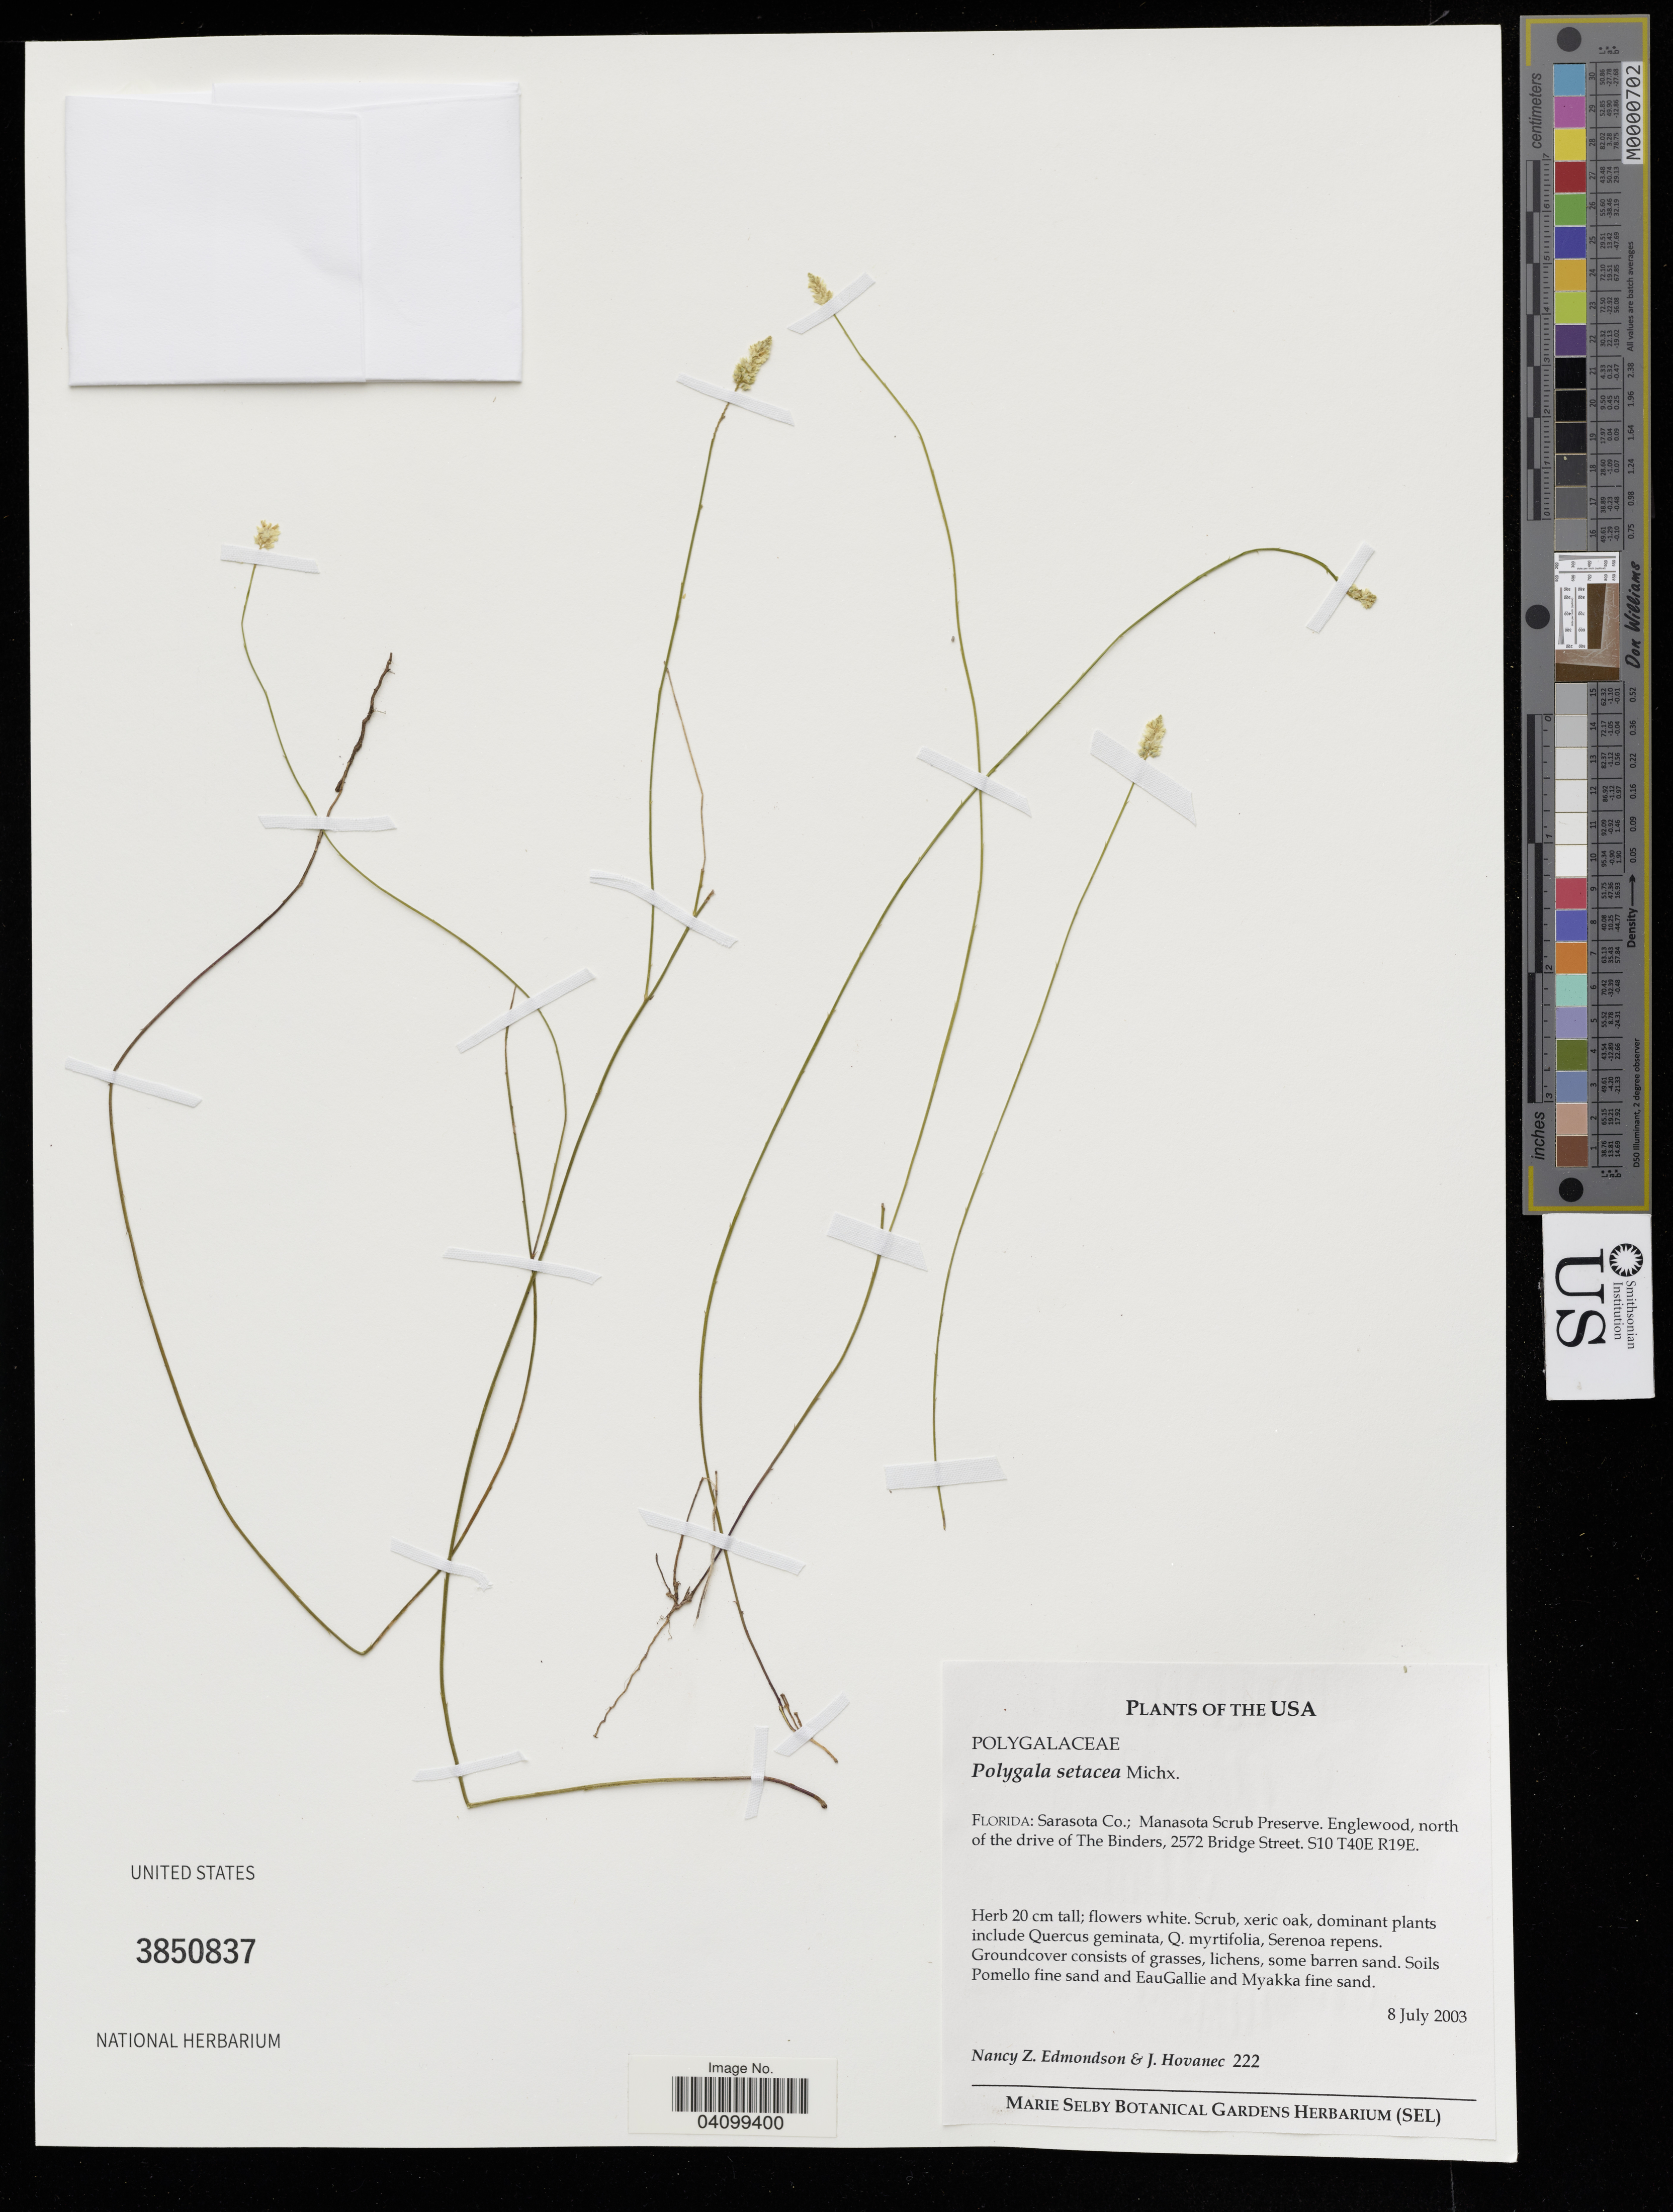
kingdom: Plantae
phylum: Tracheophyta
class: Magnoliopsida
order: Fabales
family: Polygalaceae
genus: Polygala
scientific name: Polygala setacea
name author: Michx.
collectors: N. Edmondson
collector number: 222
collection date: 2003-07-08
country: United States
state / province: Florida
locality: Sarasota Co.; Manasota Scrub Preserve. Englewood, north of the drive of The Binders, 2572 Bridge Street. S10 T40E R19E.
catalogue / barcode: US 3850837